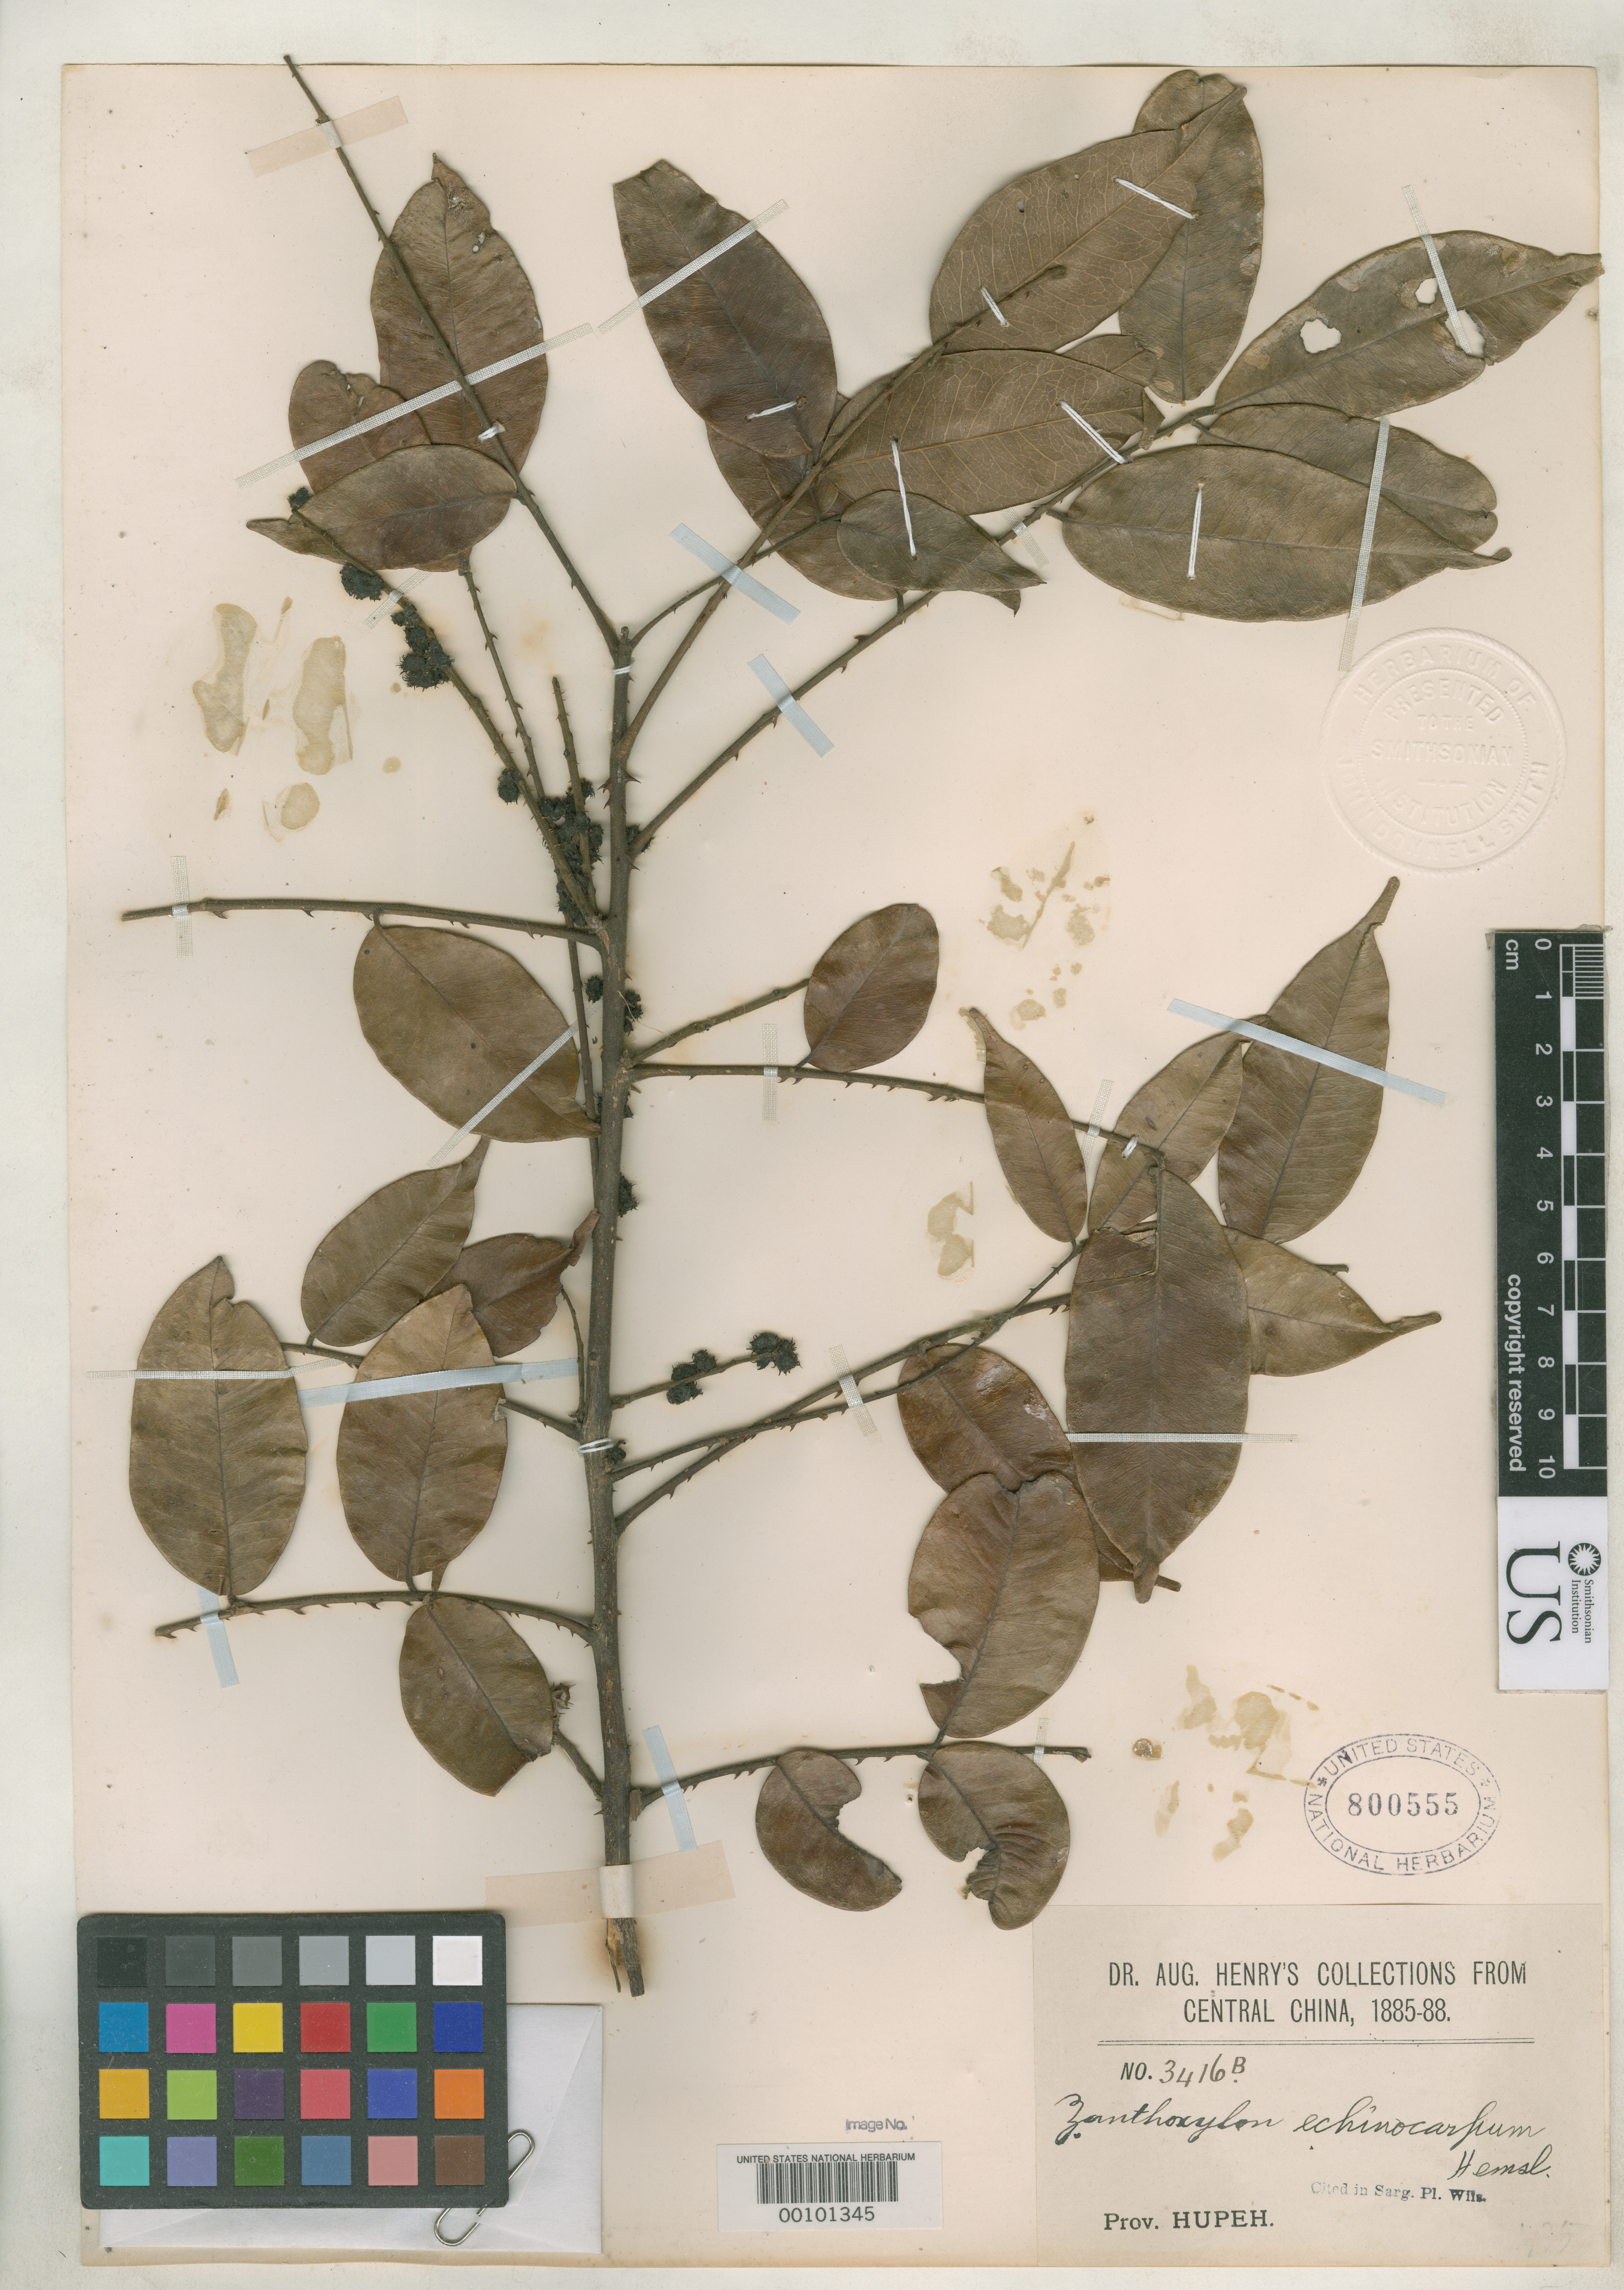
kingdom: Plantae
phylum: Tracheophyta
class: Magnoliopsida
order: Sapindales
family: Rutaceae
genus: Zanthoxylum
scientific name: Zanthoxylum echinocarpum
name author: Hemsl.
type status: Type Collection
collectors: A. Henry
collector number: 3416 B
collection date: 1885/1888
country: China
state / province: Hubei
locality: Central China. Prov. Hupeh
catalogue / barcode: US 800555